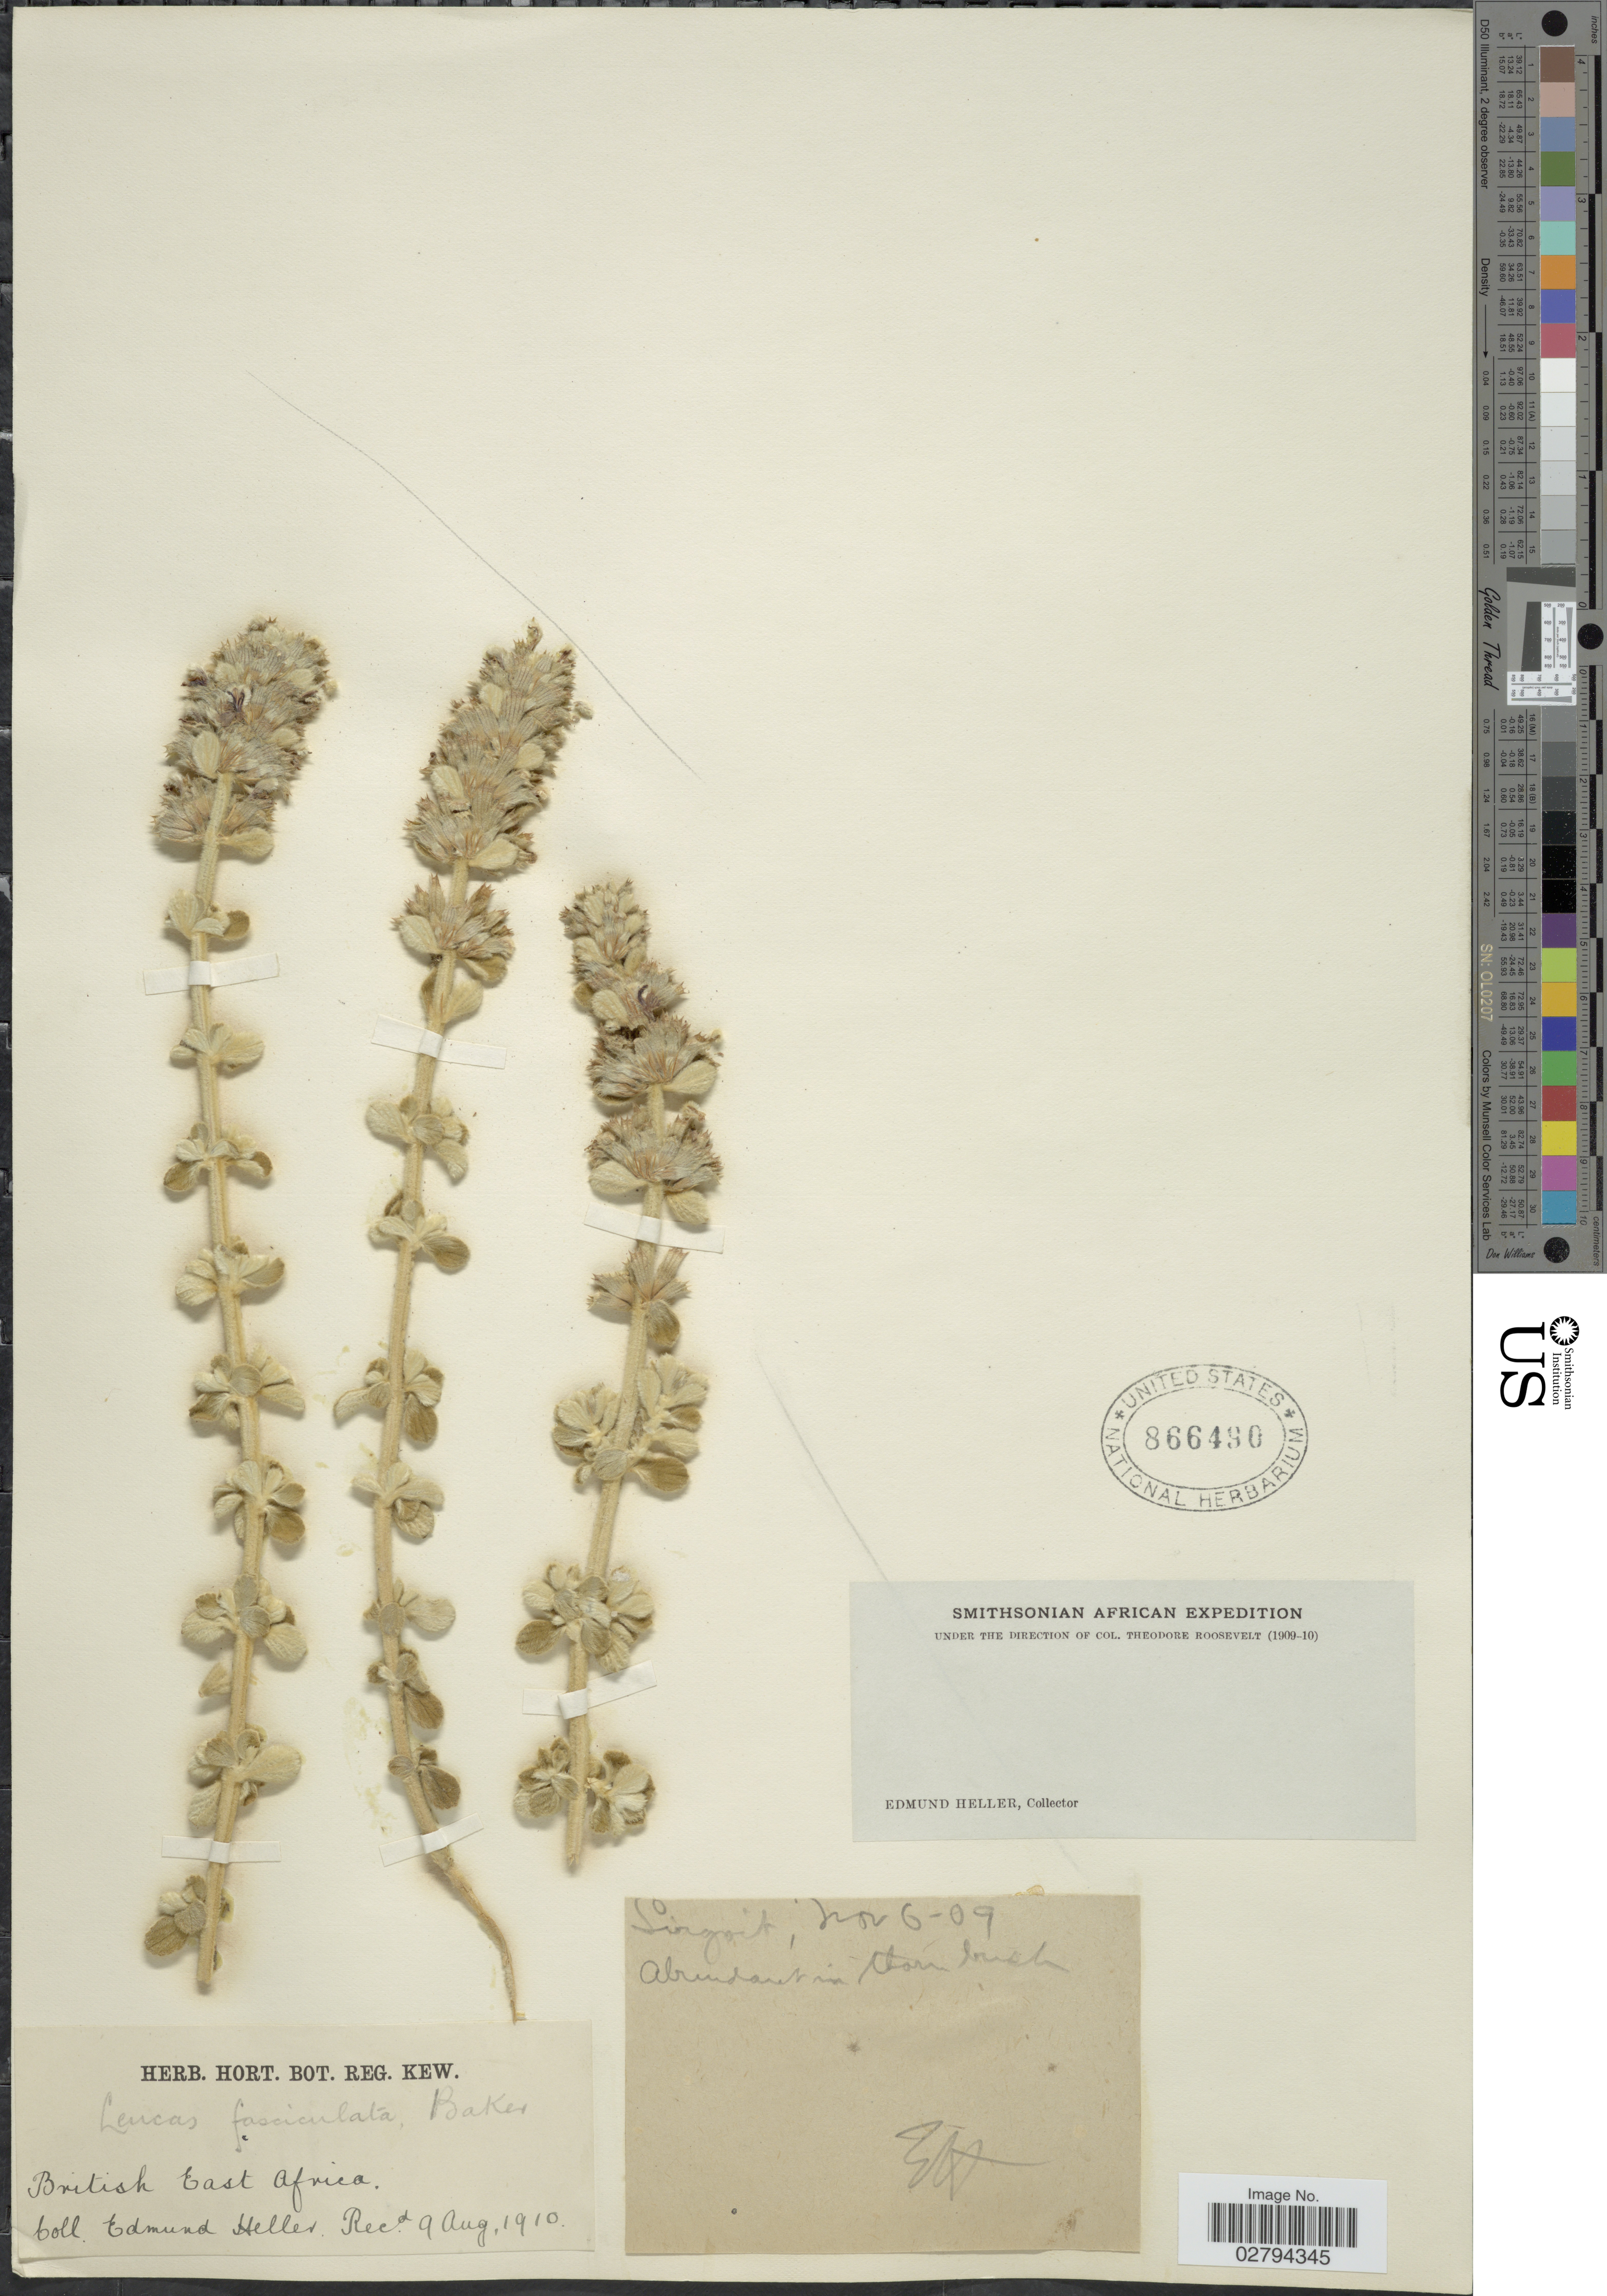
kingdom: Plantae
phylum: Tracheophyta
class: Magnoliopsida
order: Lamiales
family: Lamiaceae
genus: Leucas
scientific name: Leucas fasciculata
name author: Baker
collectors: E. Heller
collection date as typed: Transcribed d/m/y: 6/11/9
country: Kenya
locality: British East Africa. Sergoit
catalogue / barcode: US 866490